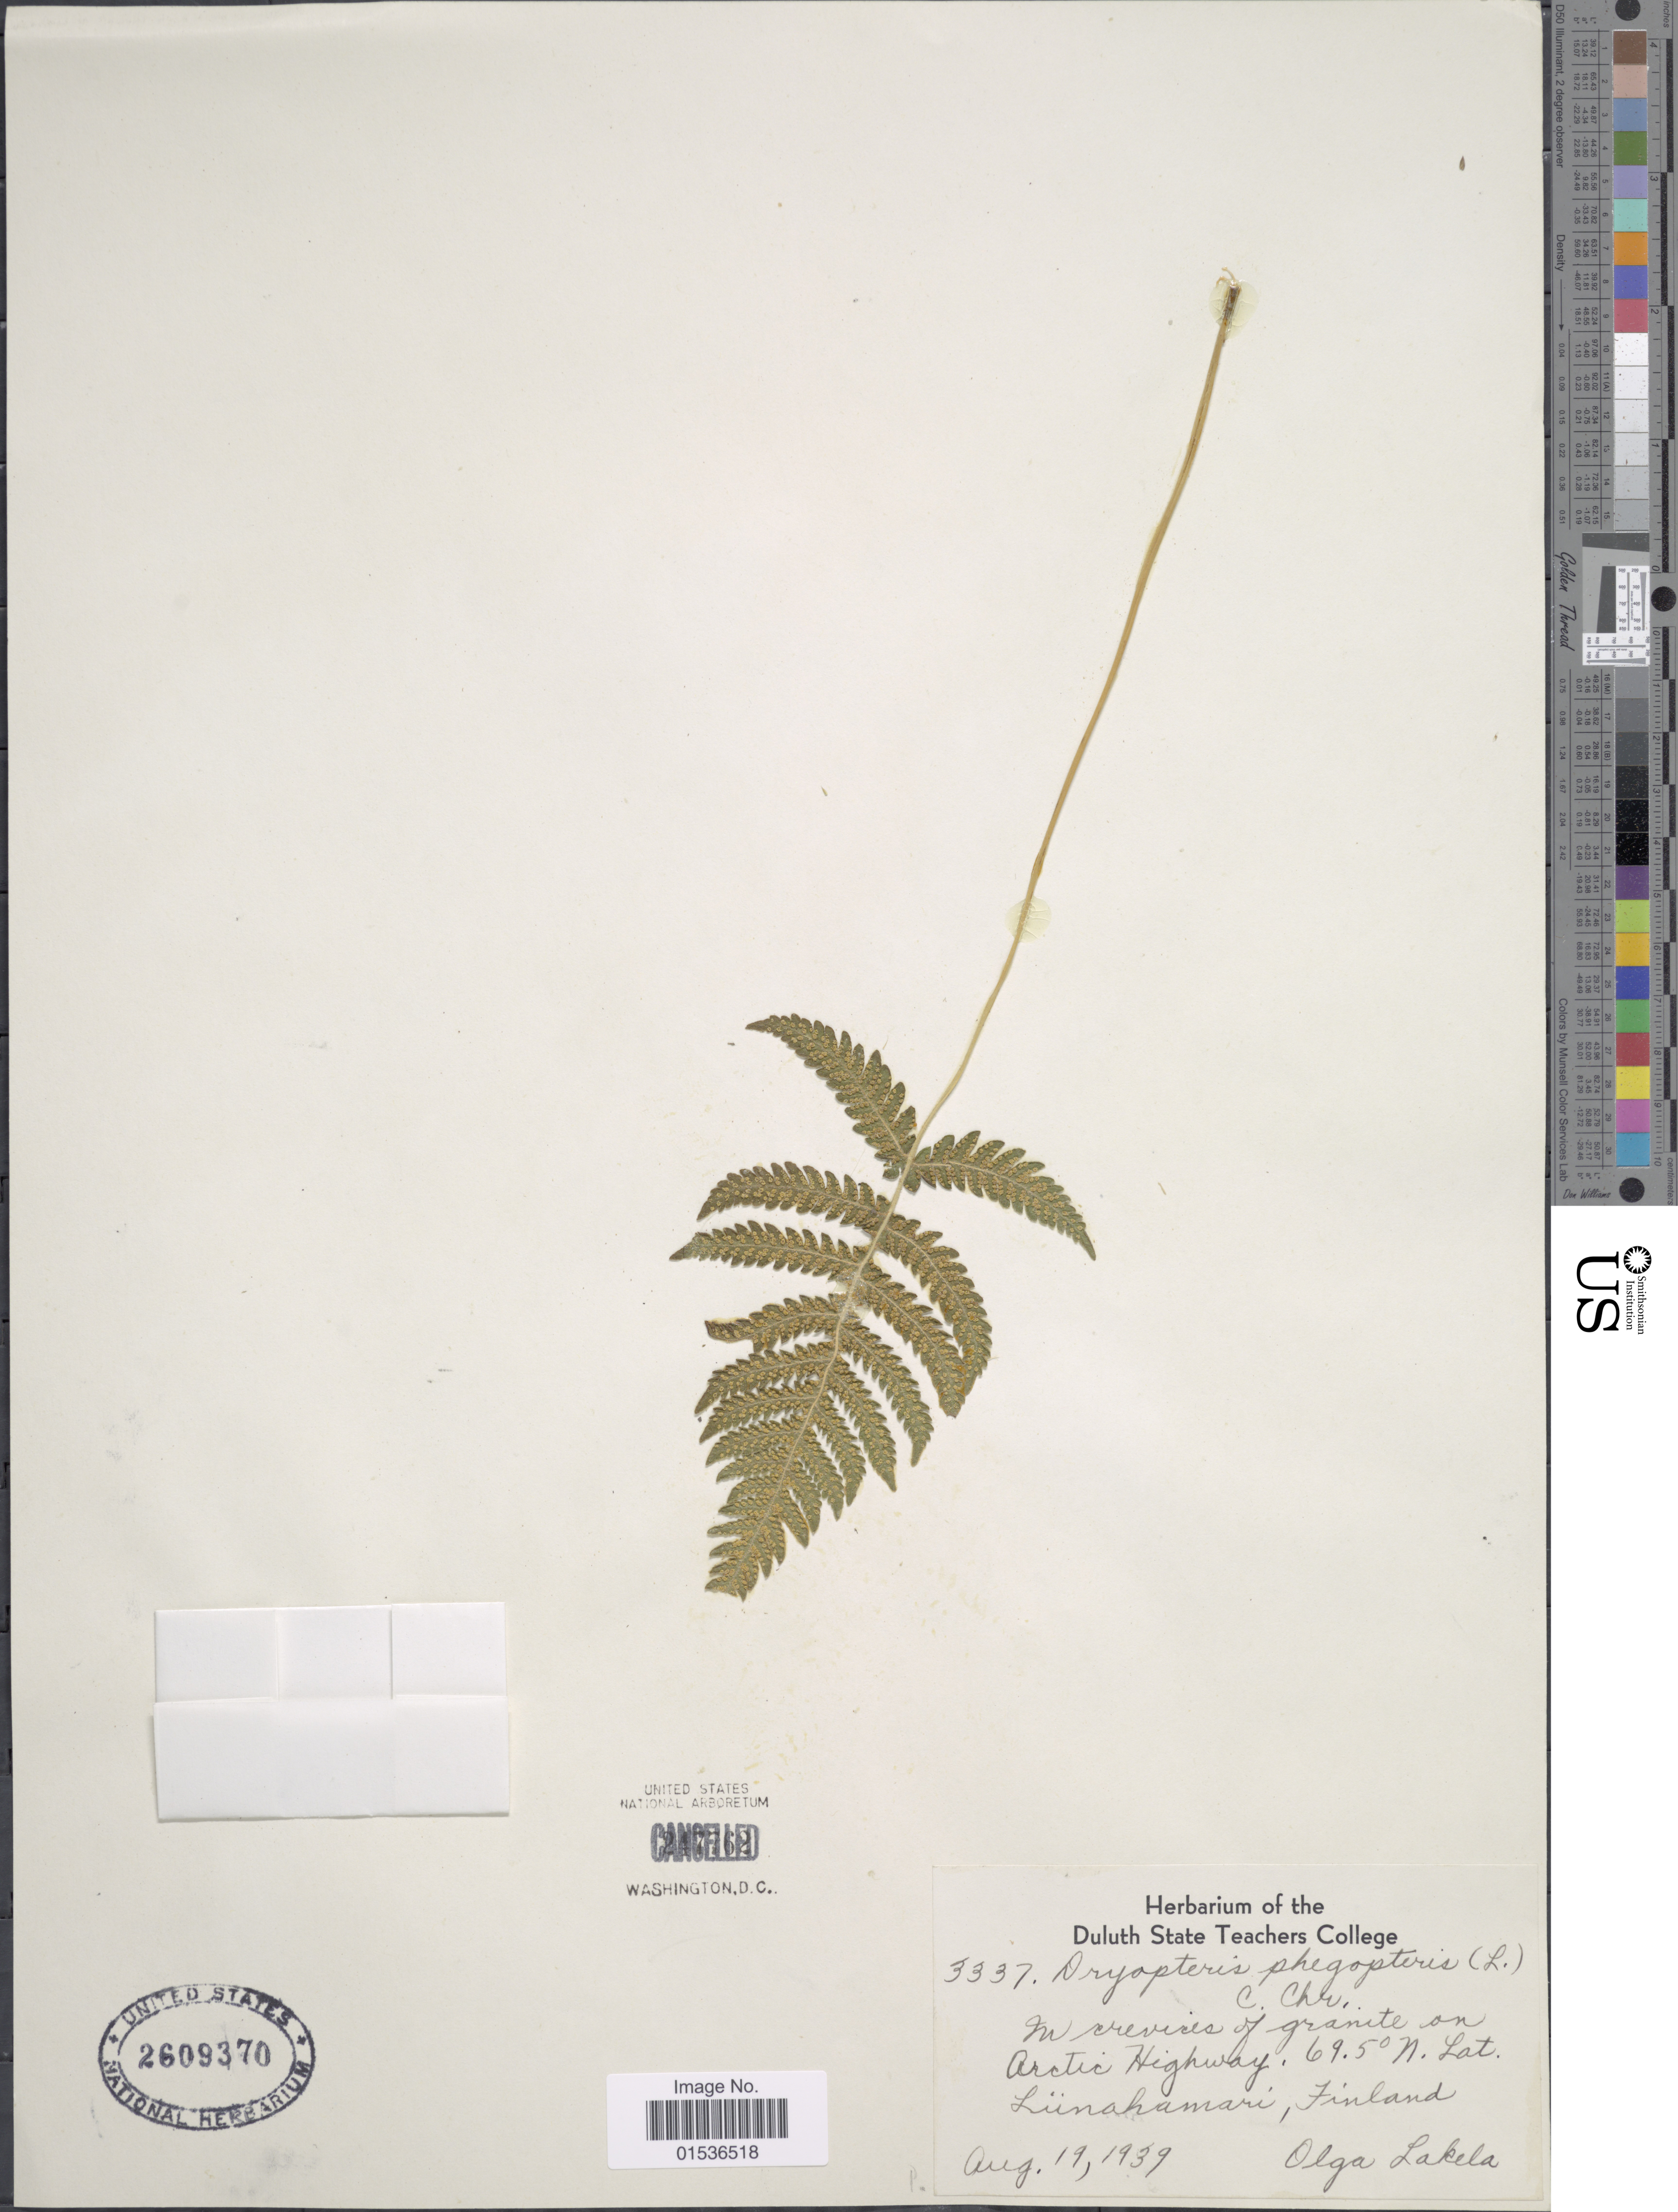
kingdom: Plantae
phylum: Tracheophyta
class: Polypodiopsida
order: Polypodiales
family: Thelypteridaceae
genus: Phegopteris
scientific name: Phegopteris connectilis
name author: (Michx.) Watt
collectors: O. K. Lakela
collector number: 3337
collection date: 1939-08-19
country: Finland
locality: In crevices of granite on Arctic Highway, Lunahamari, Finland.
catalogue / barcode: US 2609370